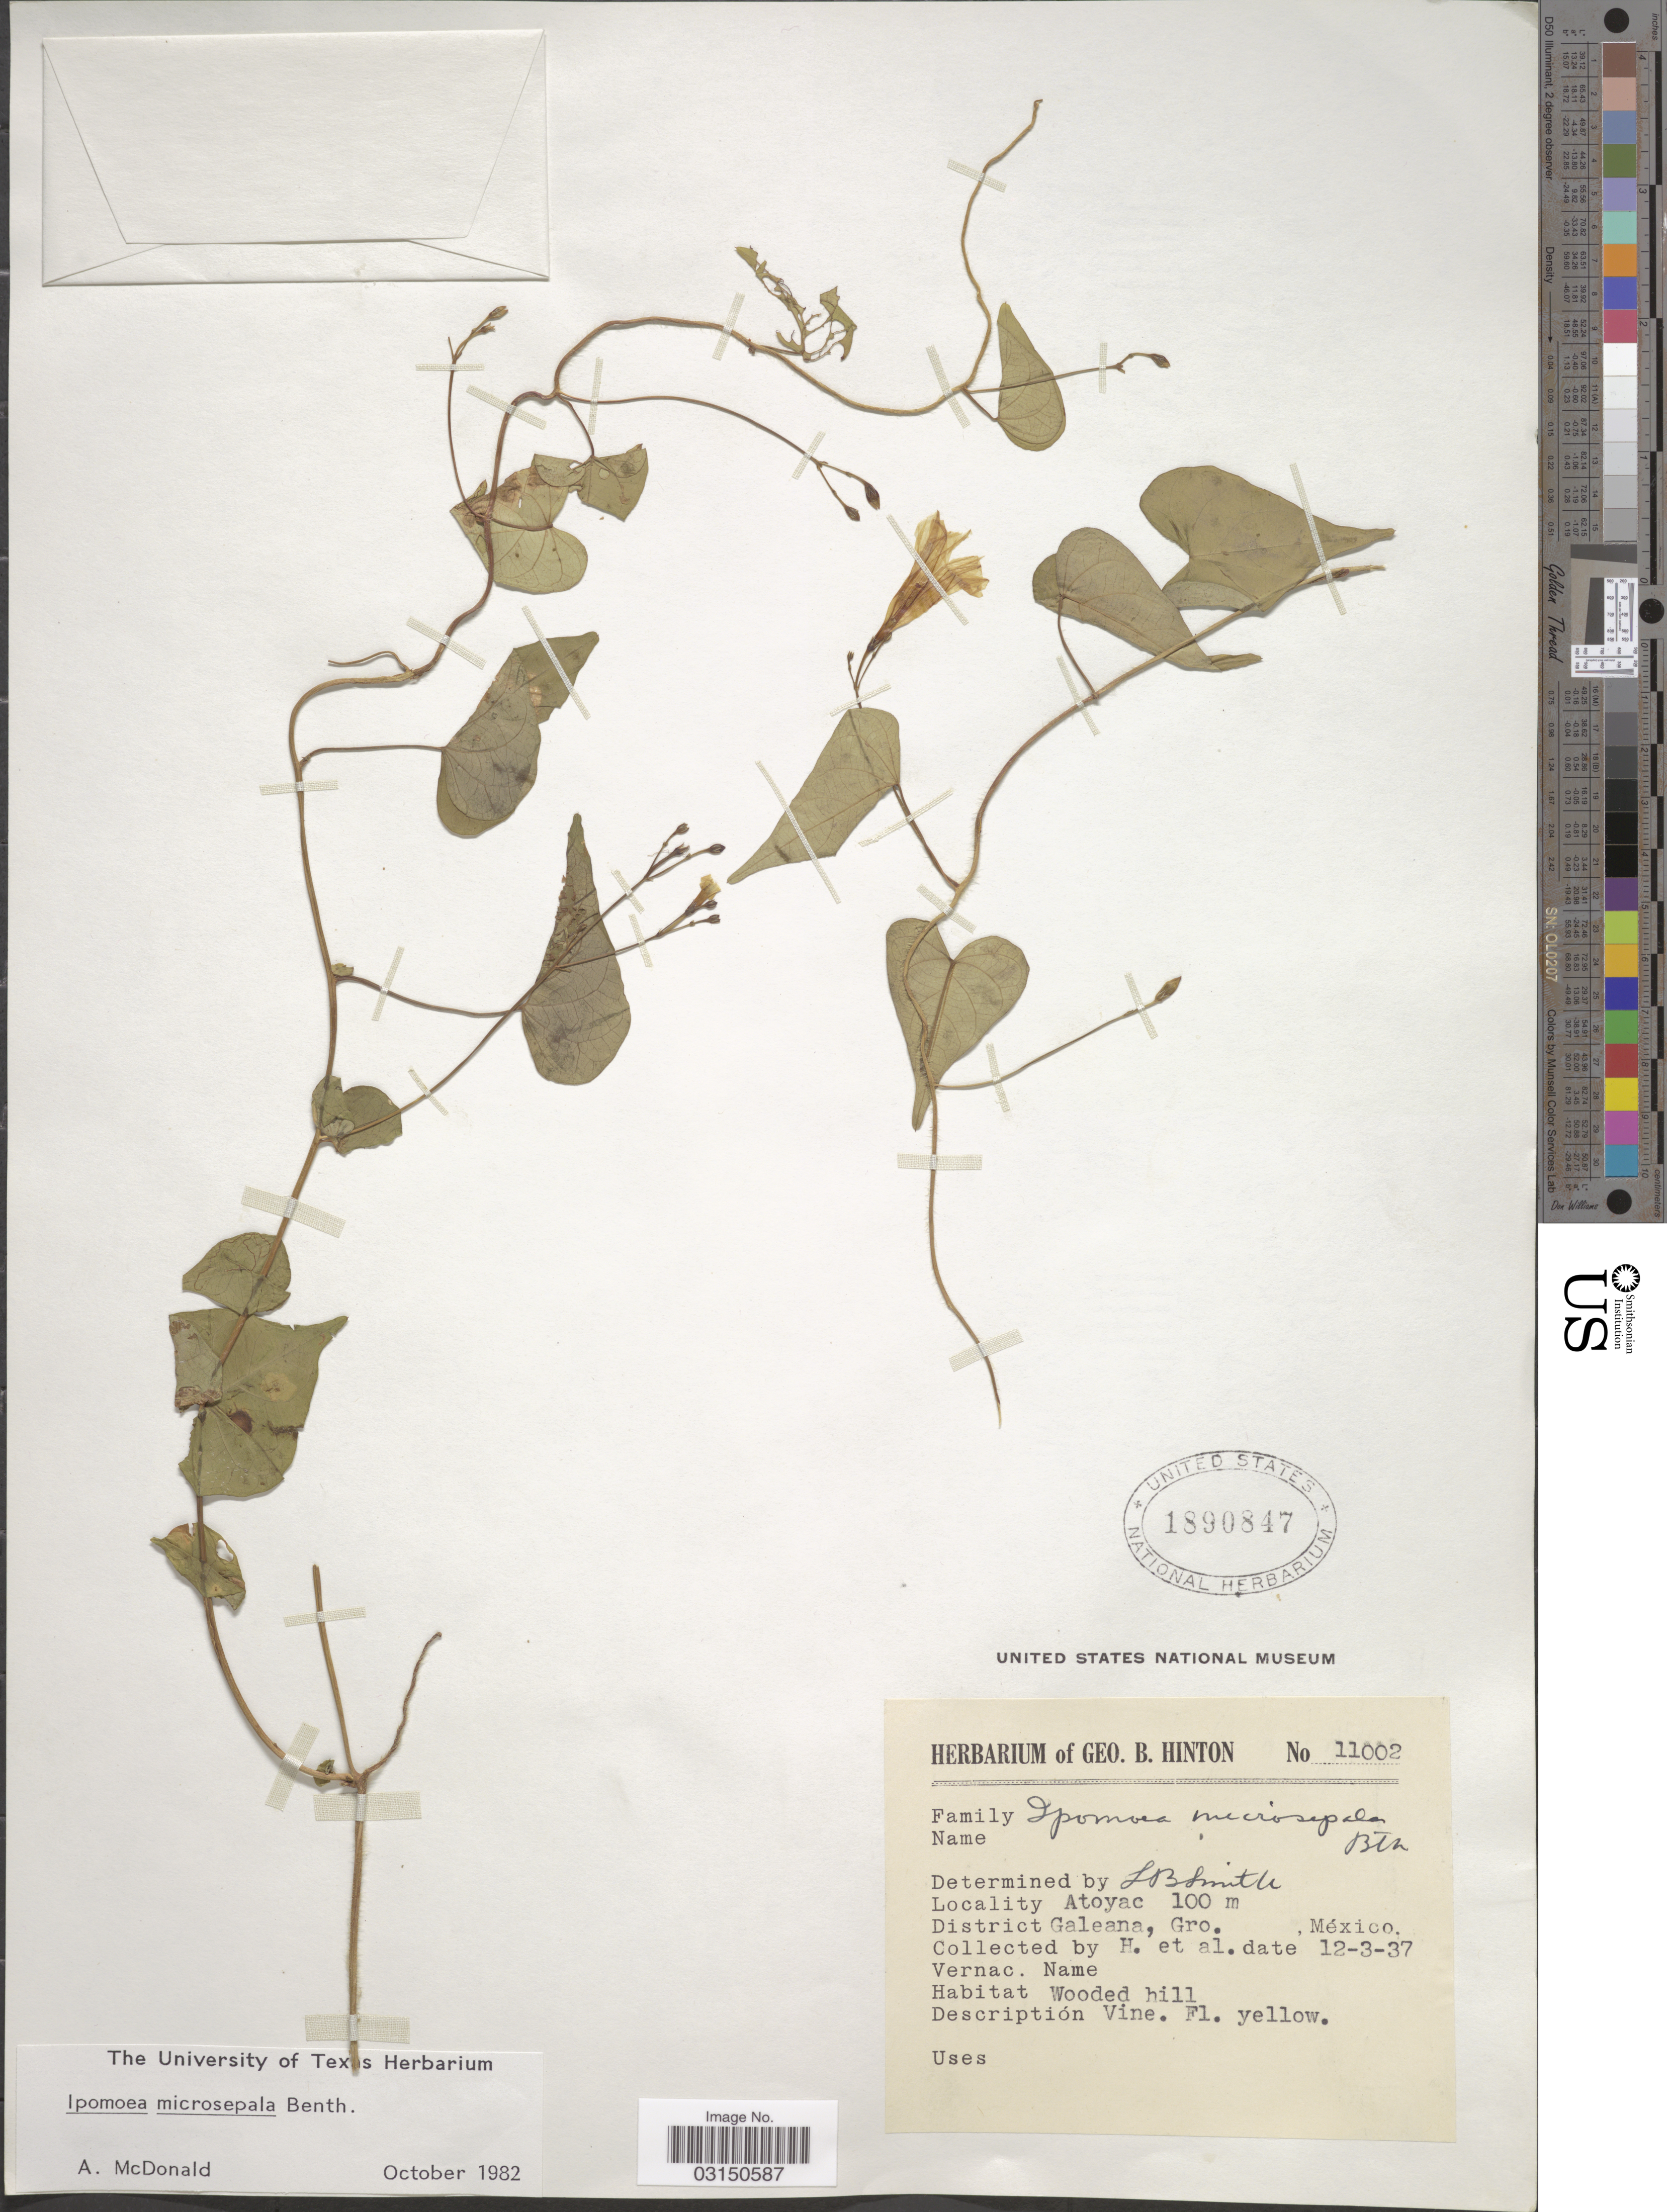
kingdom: Plantae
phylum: Tracheophyta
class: Magnoliopsida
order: Solanales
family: Convolvulaceae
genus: Ipomoea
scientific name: Ipomoea microsepala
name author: Benth.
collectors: G. B. Hinton & et al.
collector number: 11002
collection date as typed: Transcribed d/m/y: 12/3/37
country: Mexico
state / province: Guerrero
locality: Atoyac. District Galeana.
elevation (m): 100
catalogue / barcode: US 1890847